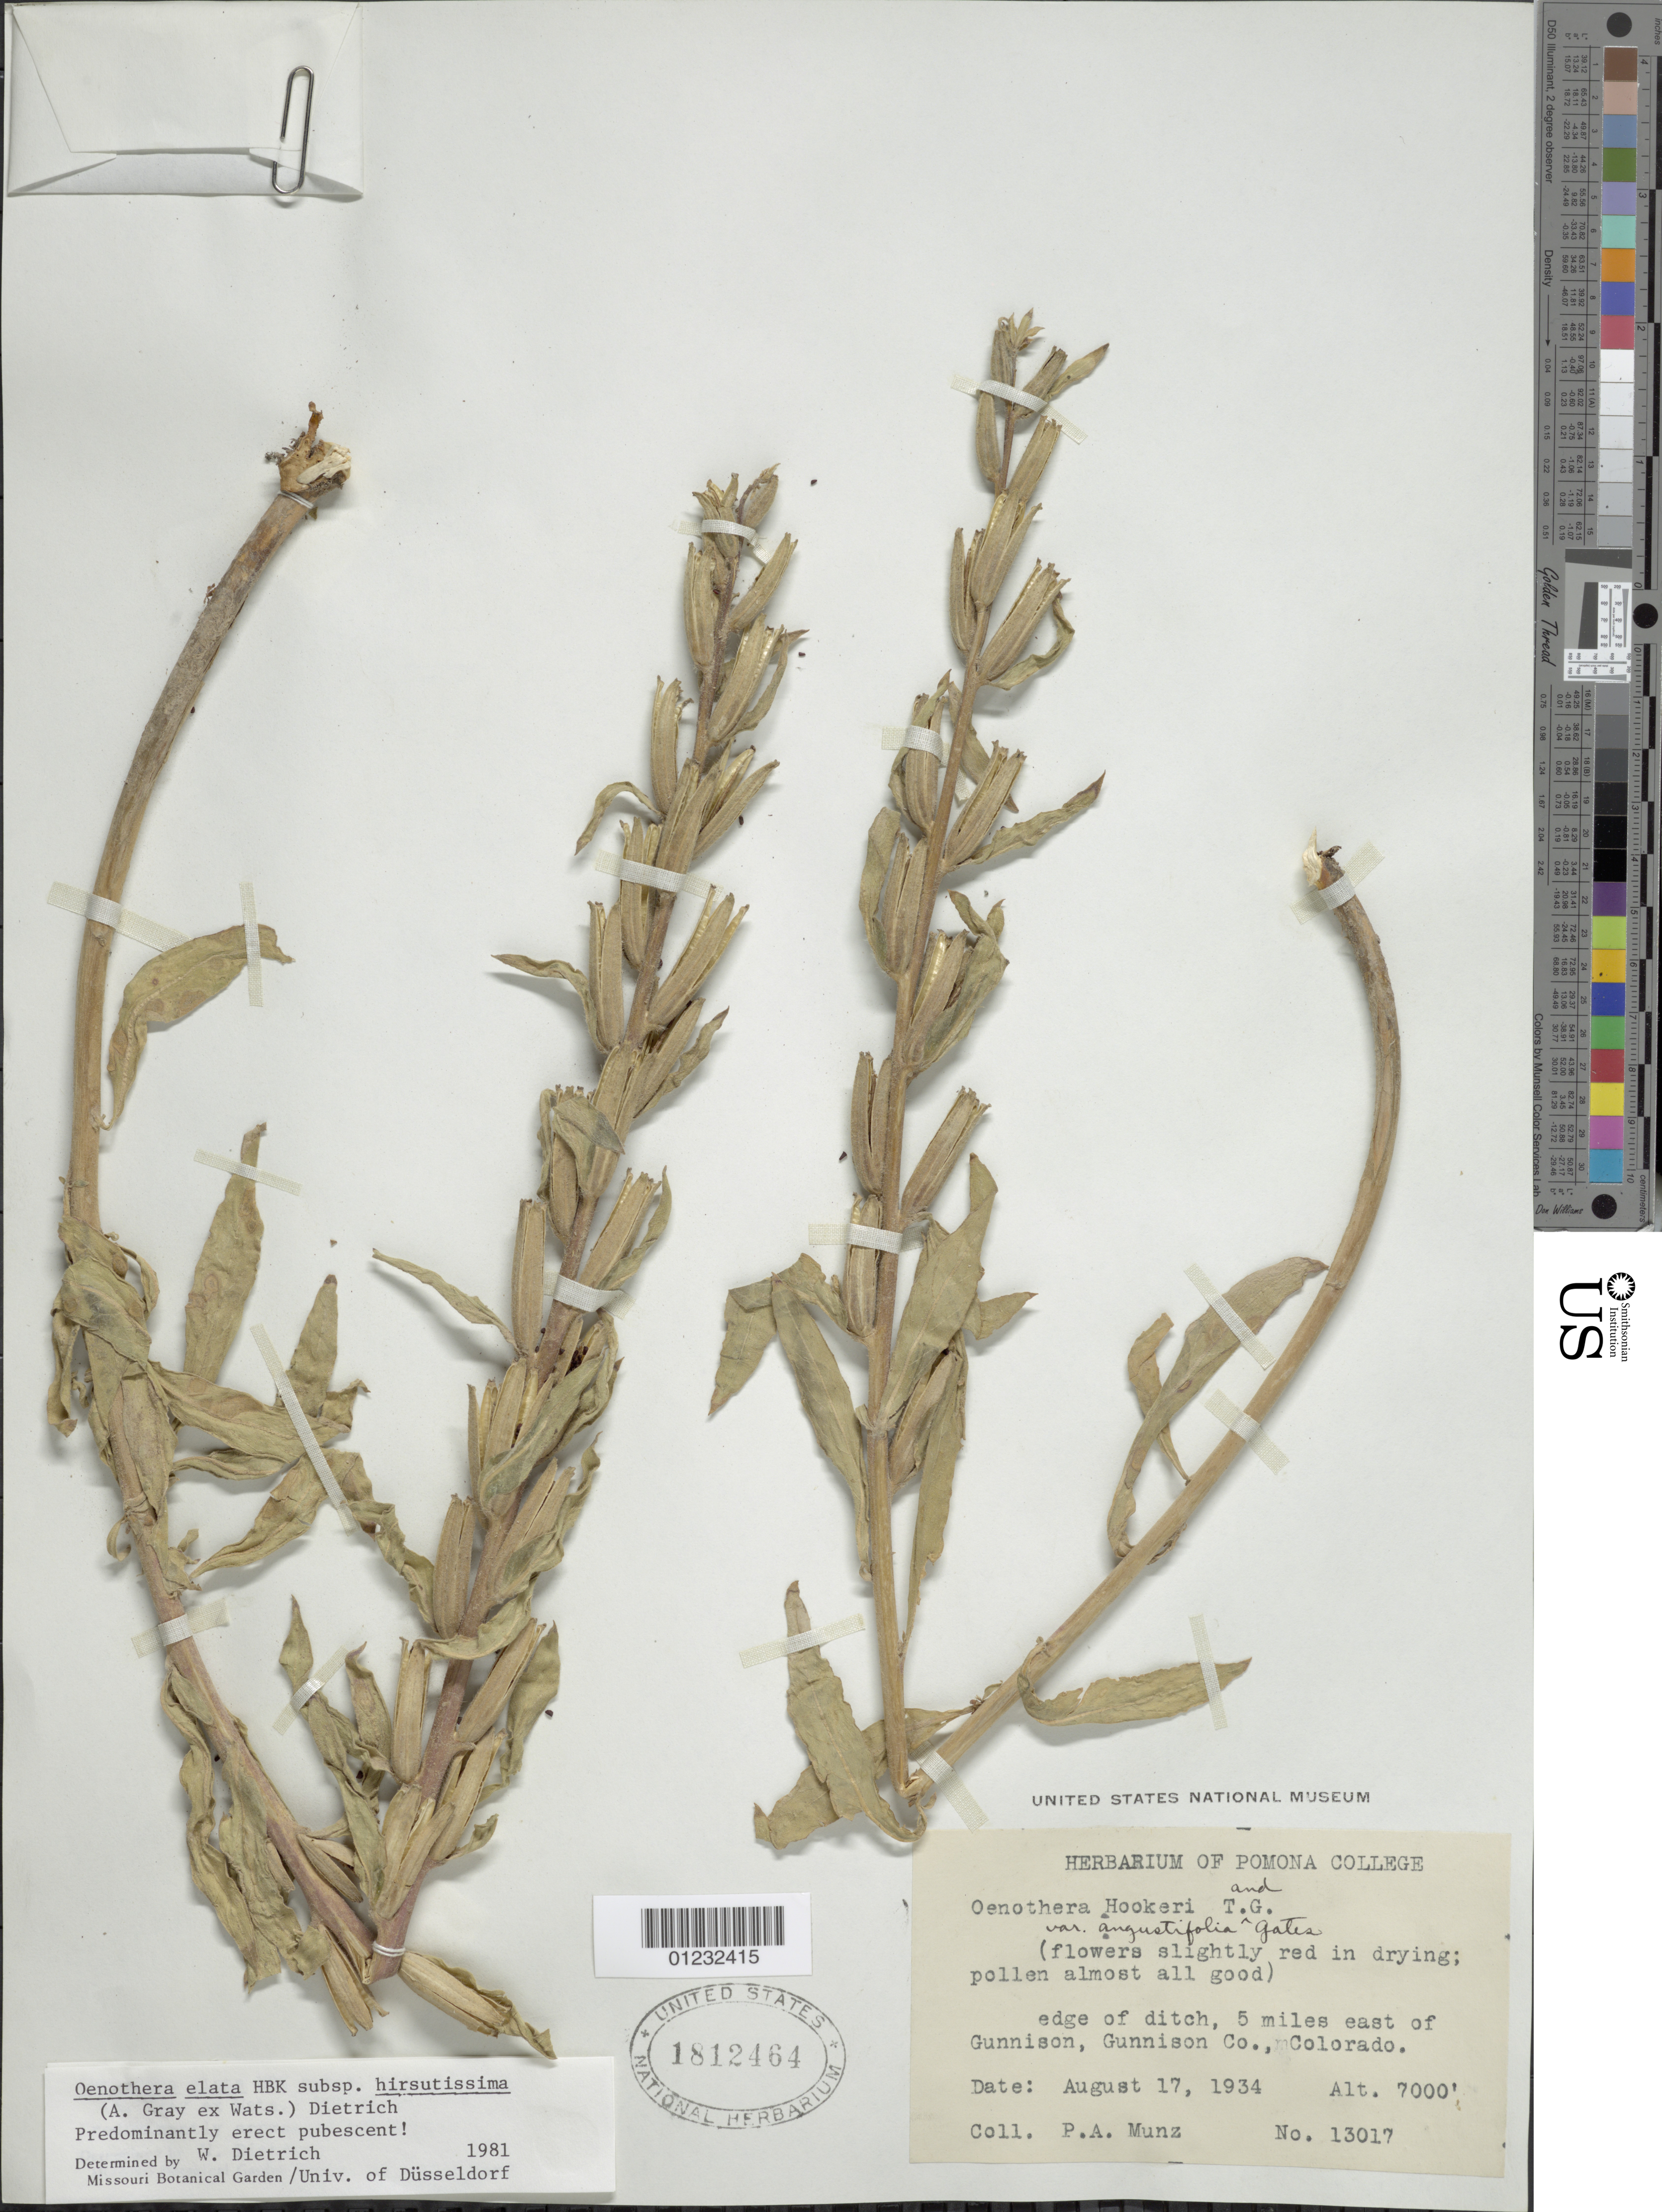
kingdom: Plantae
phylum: Tracheophyta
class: Magnoliopsida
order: Myrtales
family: Onagraceae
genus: Oenothera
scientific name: Oenothera elata subsp. hirsutissima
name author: (A. Gray ex S. Watson) W. Dietr.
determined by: Dietrich, W.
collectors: P. A. Munz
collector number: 13017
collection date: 1934-08-17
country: United States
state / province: Colorado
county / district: Gunnison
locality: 5 miles east of Gunnison.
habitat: Edge of ditch.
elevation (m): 2134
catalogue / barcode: US 1812464